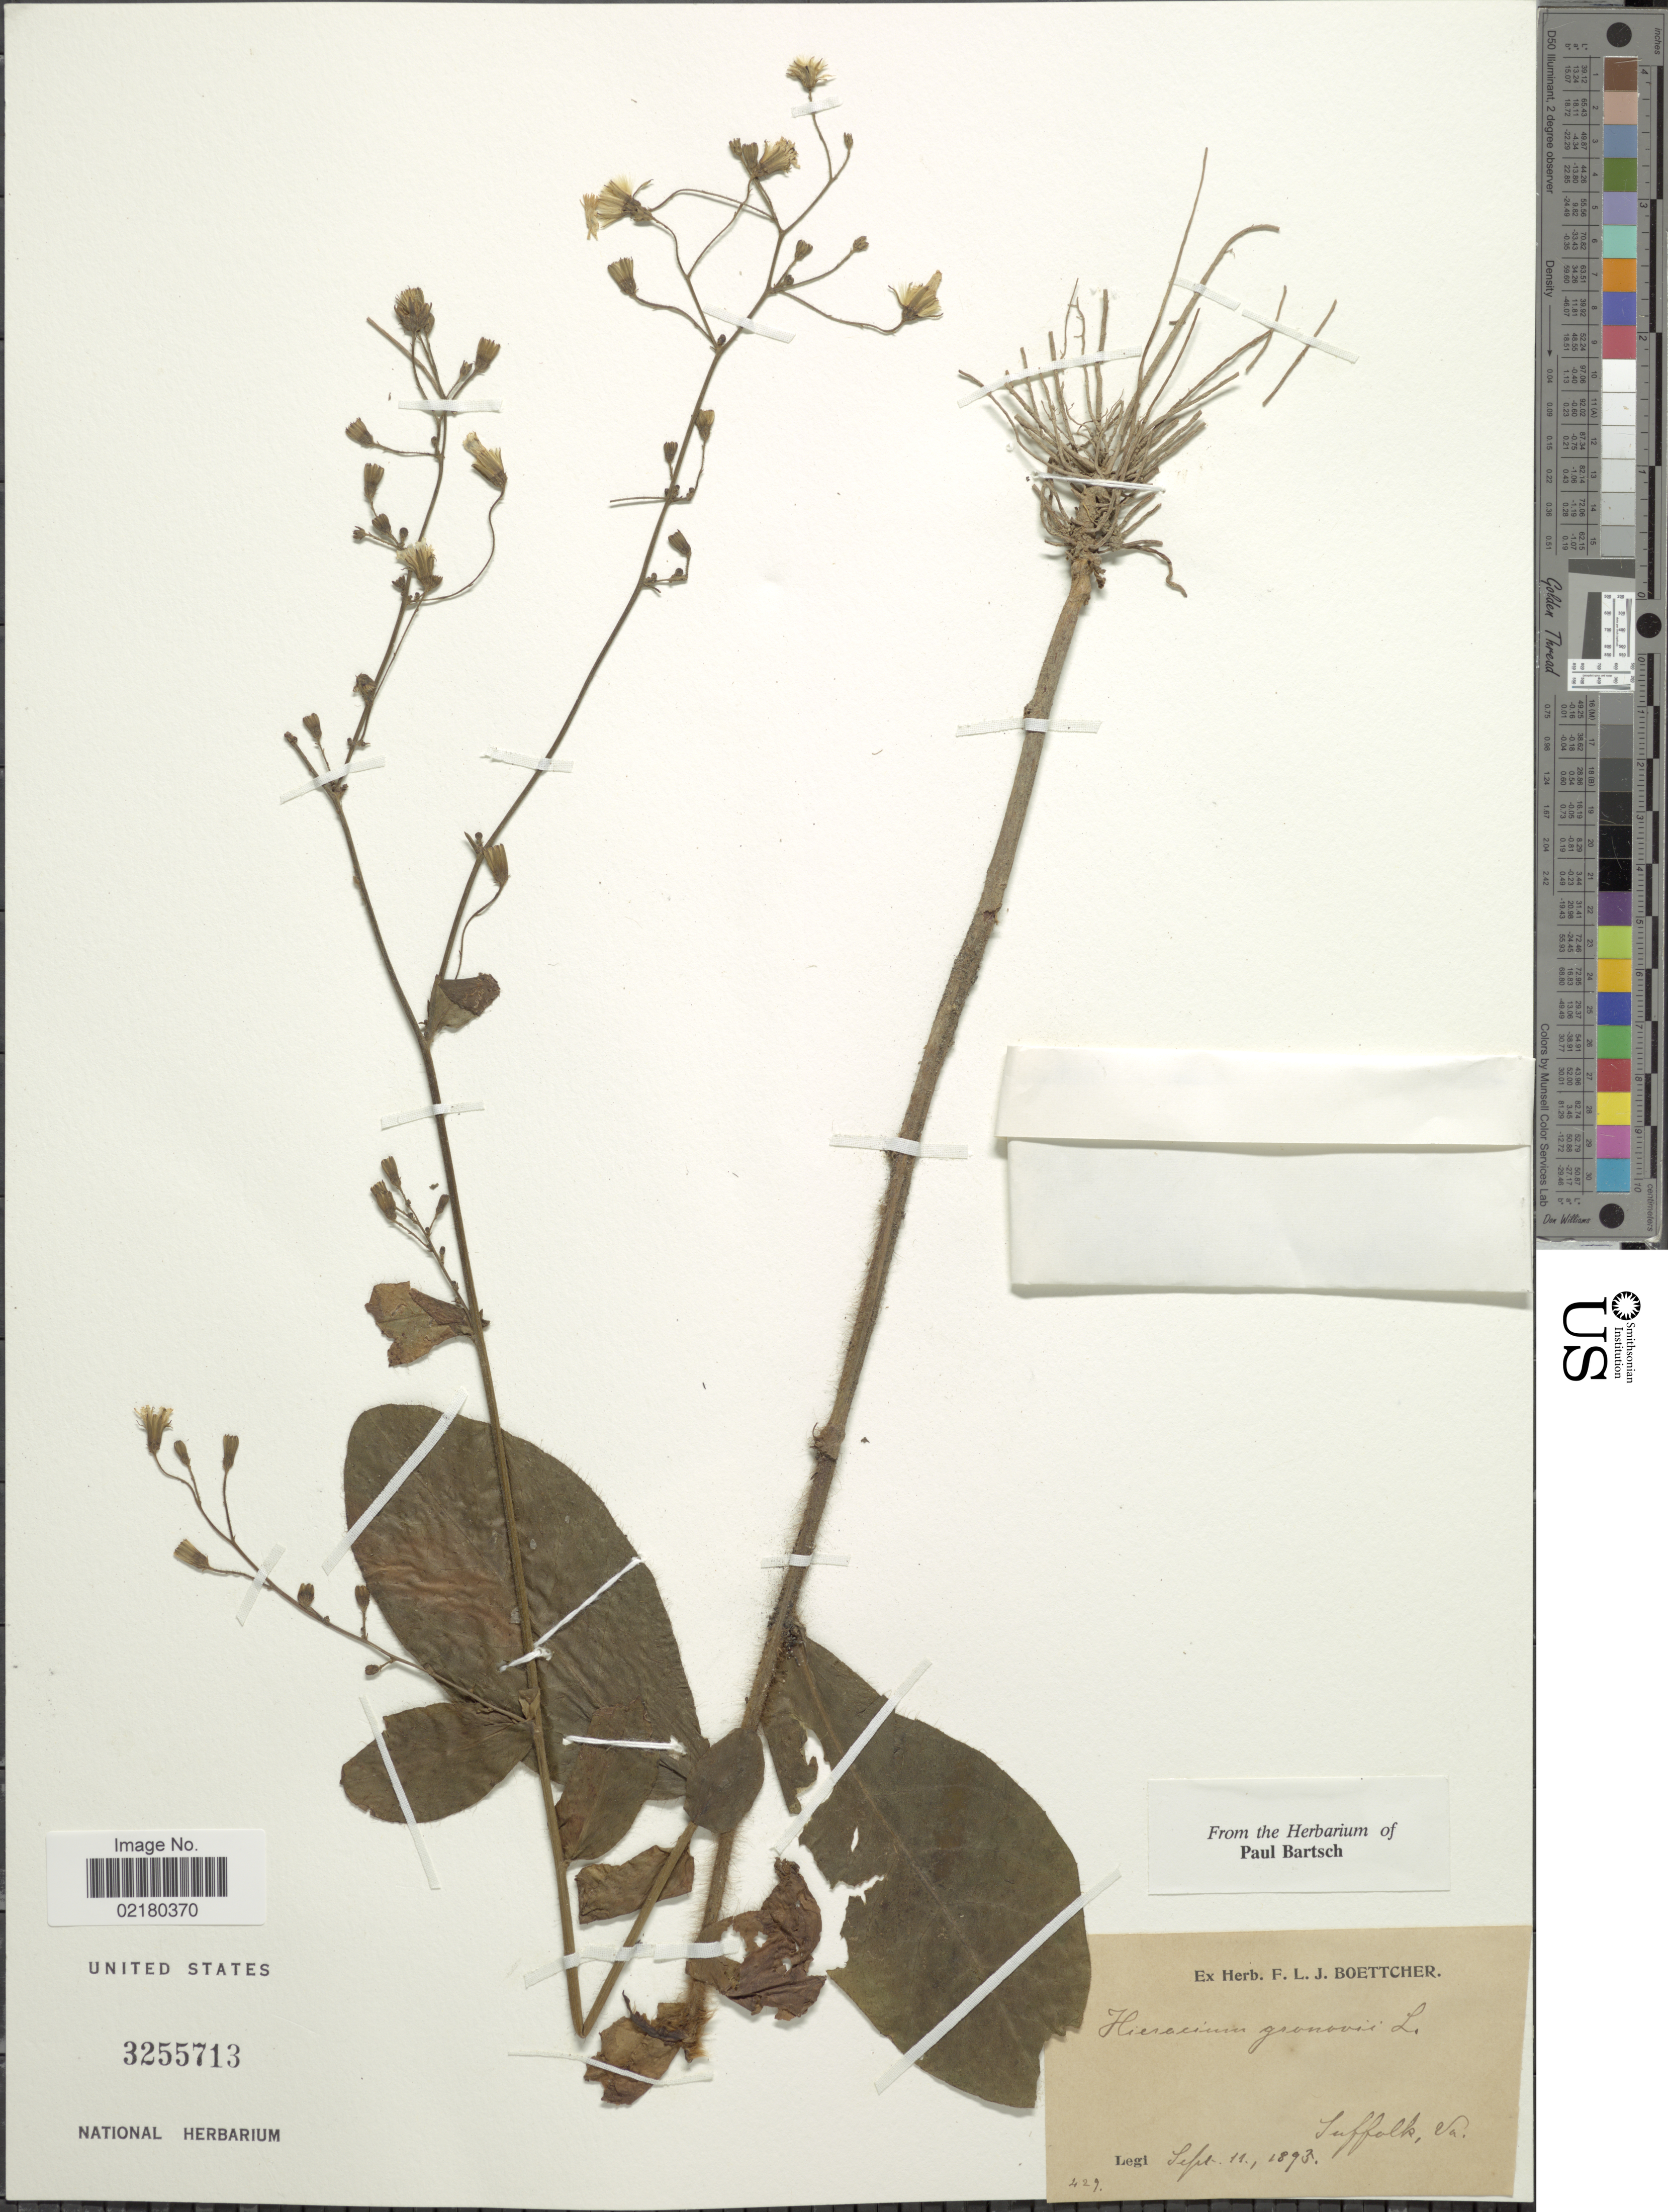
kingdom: Plantae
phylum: Tracheophyta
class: Magnoliopsida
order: Asterales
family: Asteraceae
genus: Hieracium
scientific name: Hieracium gronovii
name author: L.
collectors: ex herb. F. L. J. Boettcher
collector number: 429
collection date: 1895-09-11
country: United States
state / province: Virginia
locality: Suffolk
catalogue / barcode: US 3255713